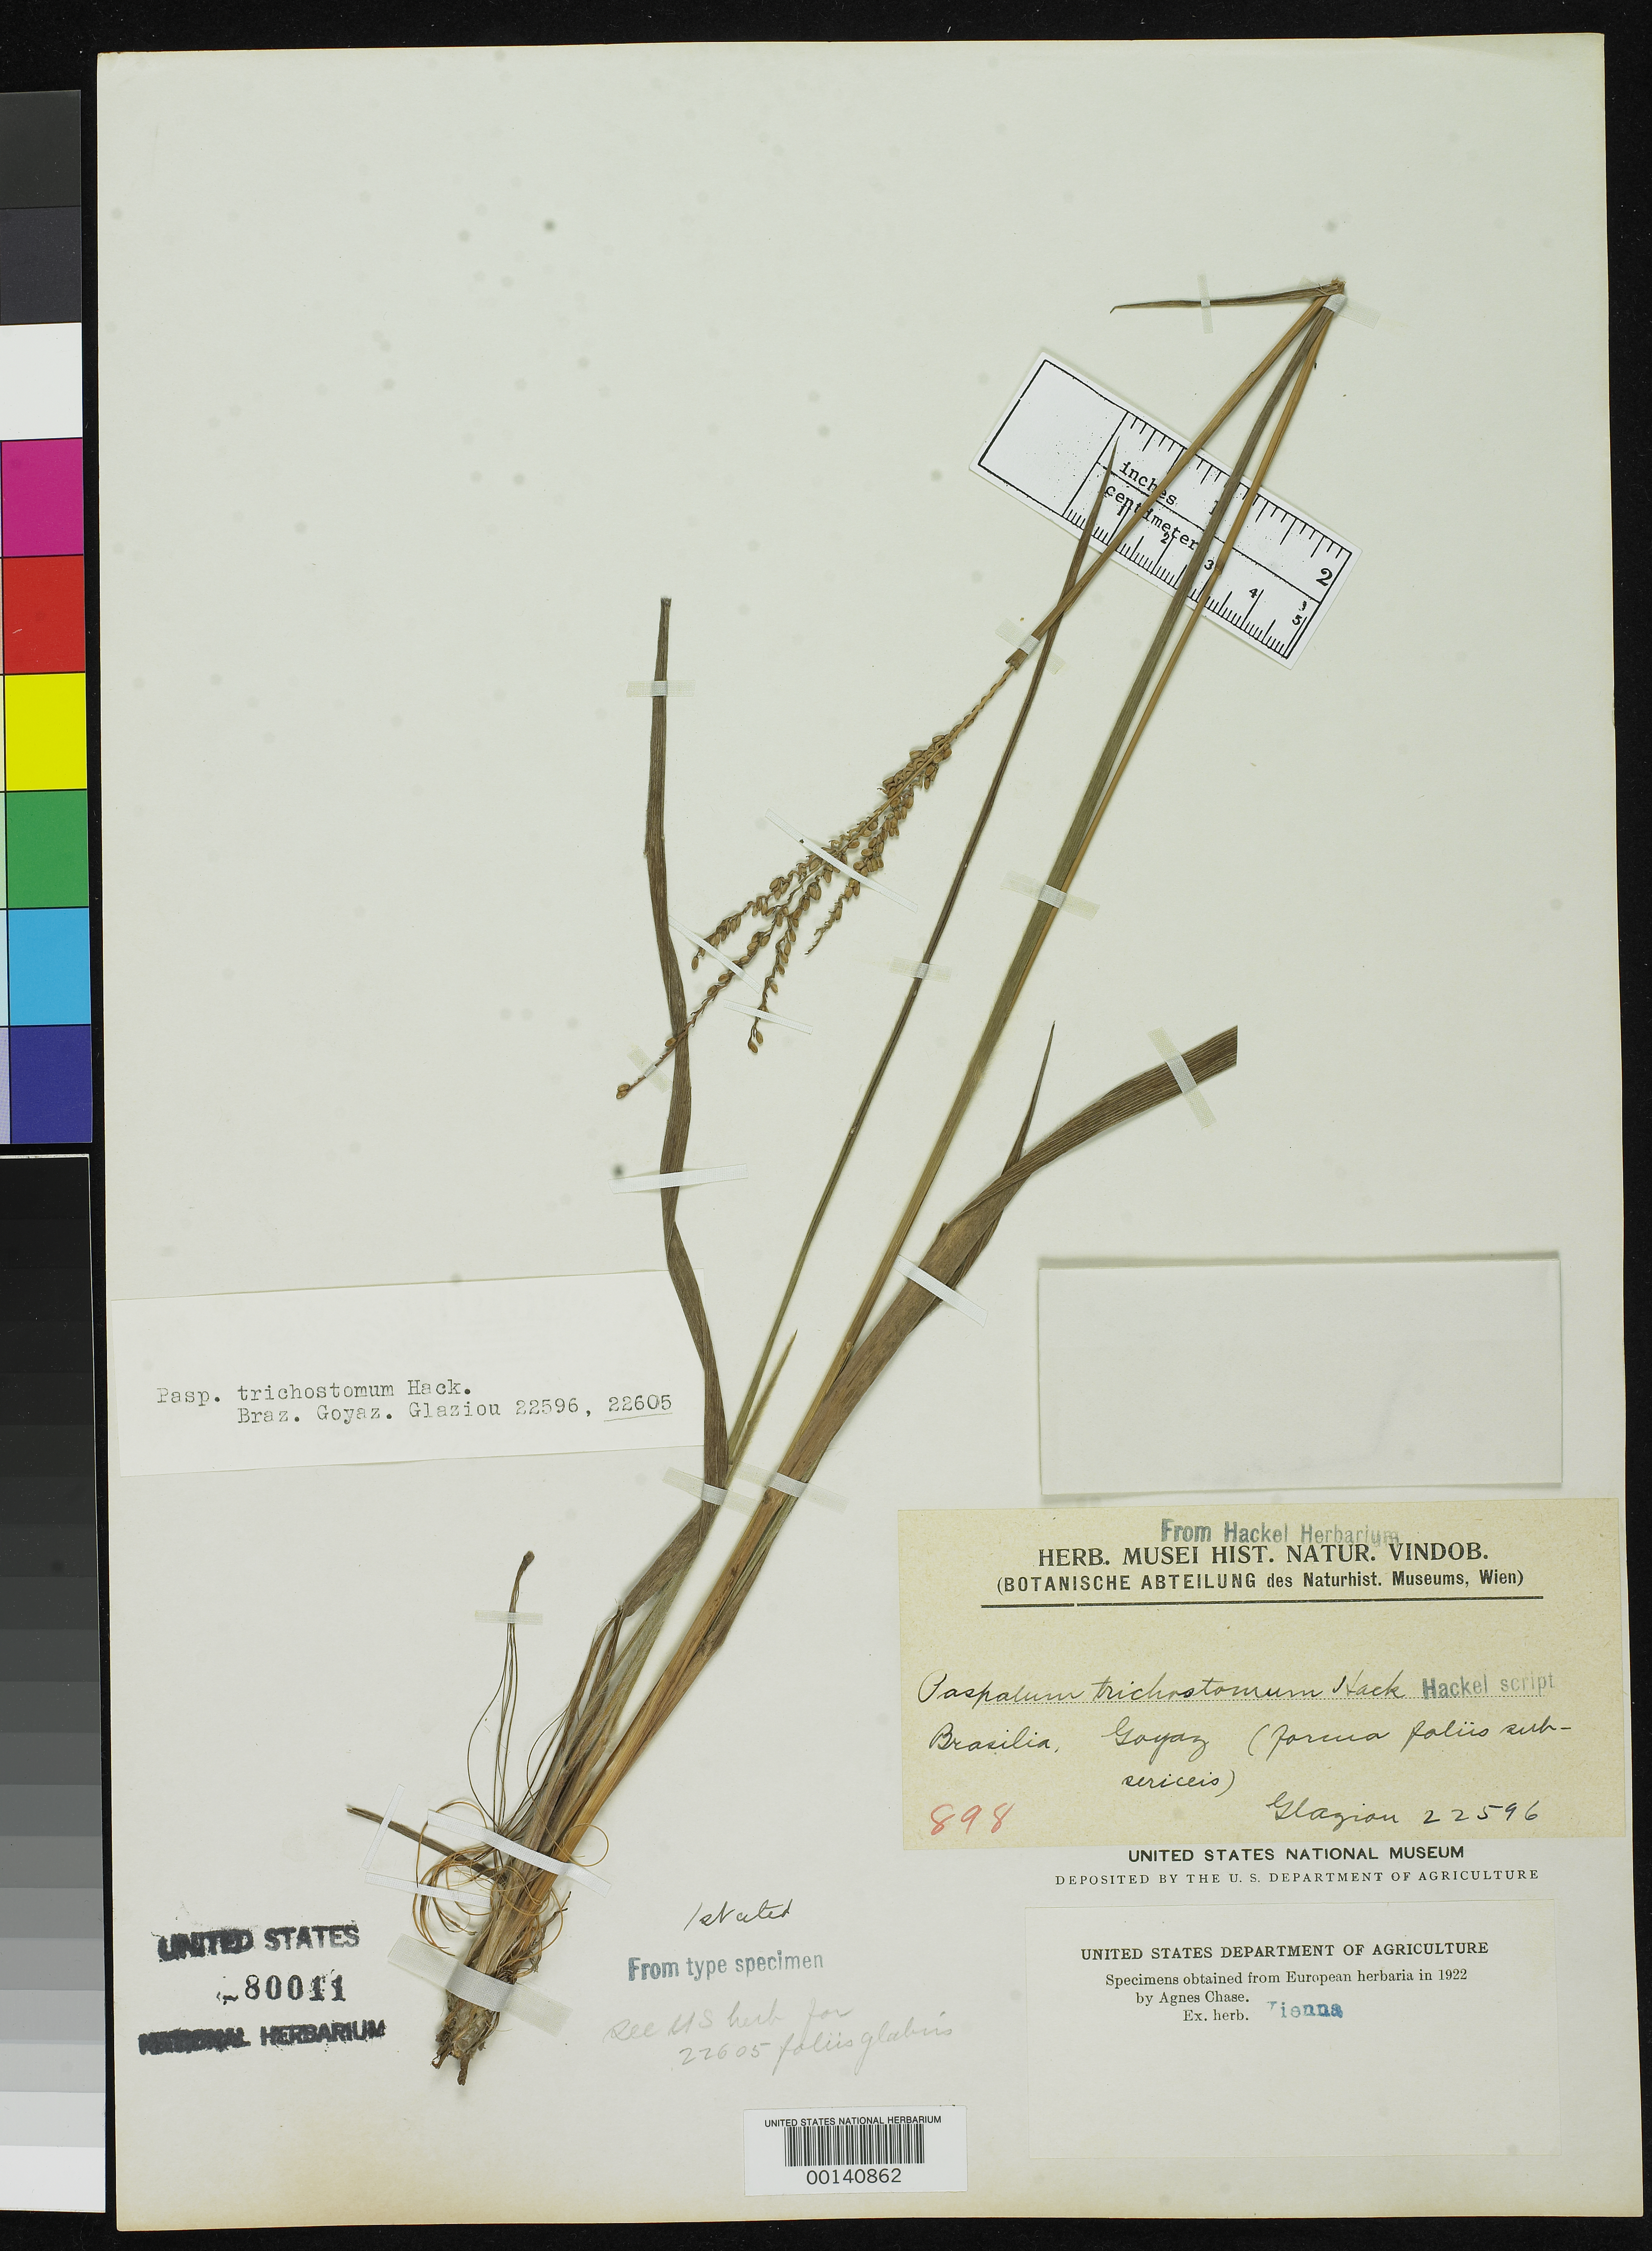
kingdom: Plantae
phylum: Tracheophyta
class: Liliopsida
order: Poales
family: Poaceae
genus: Paspalum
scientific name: Paspalum trichostomum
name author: Hack.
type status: Type Fragment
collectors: A. F. M. Glaziou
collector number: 22605 & 22596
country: Brazil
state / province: Goiás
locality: Inter Porto Imperial et Lunie, ad flum Tocantins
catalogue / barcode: US 80011